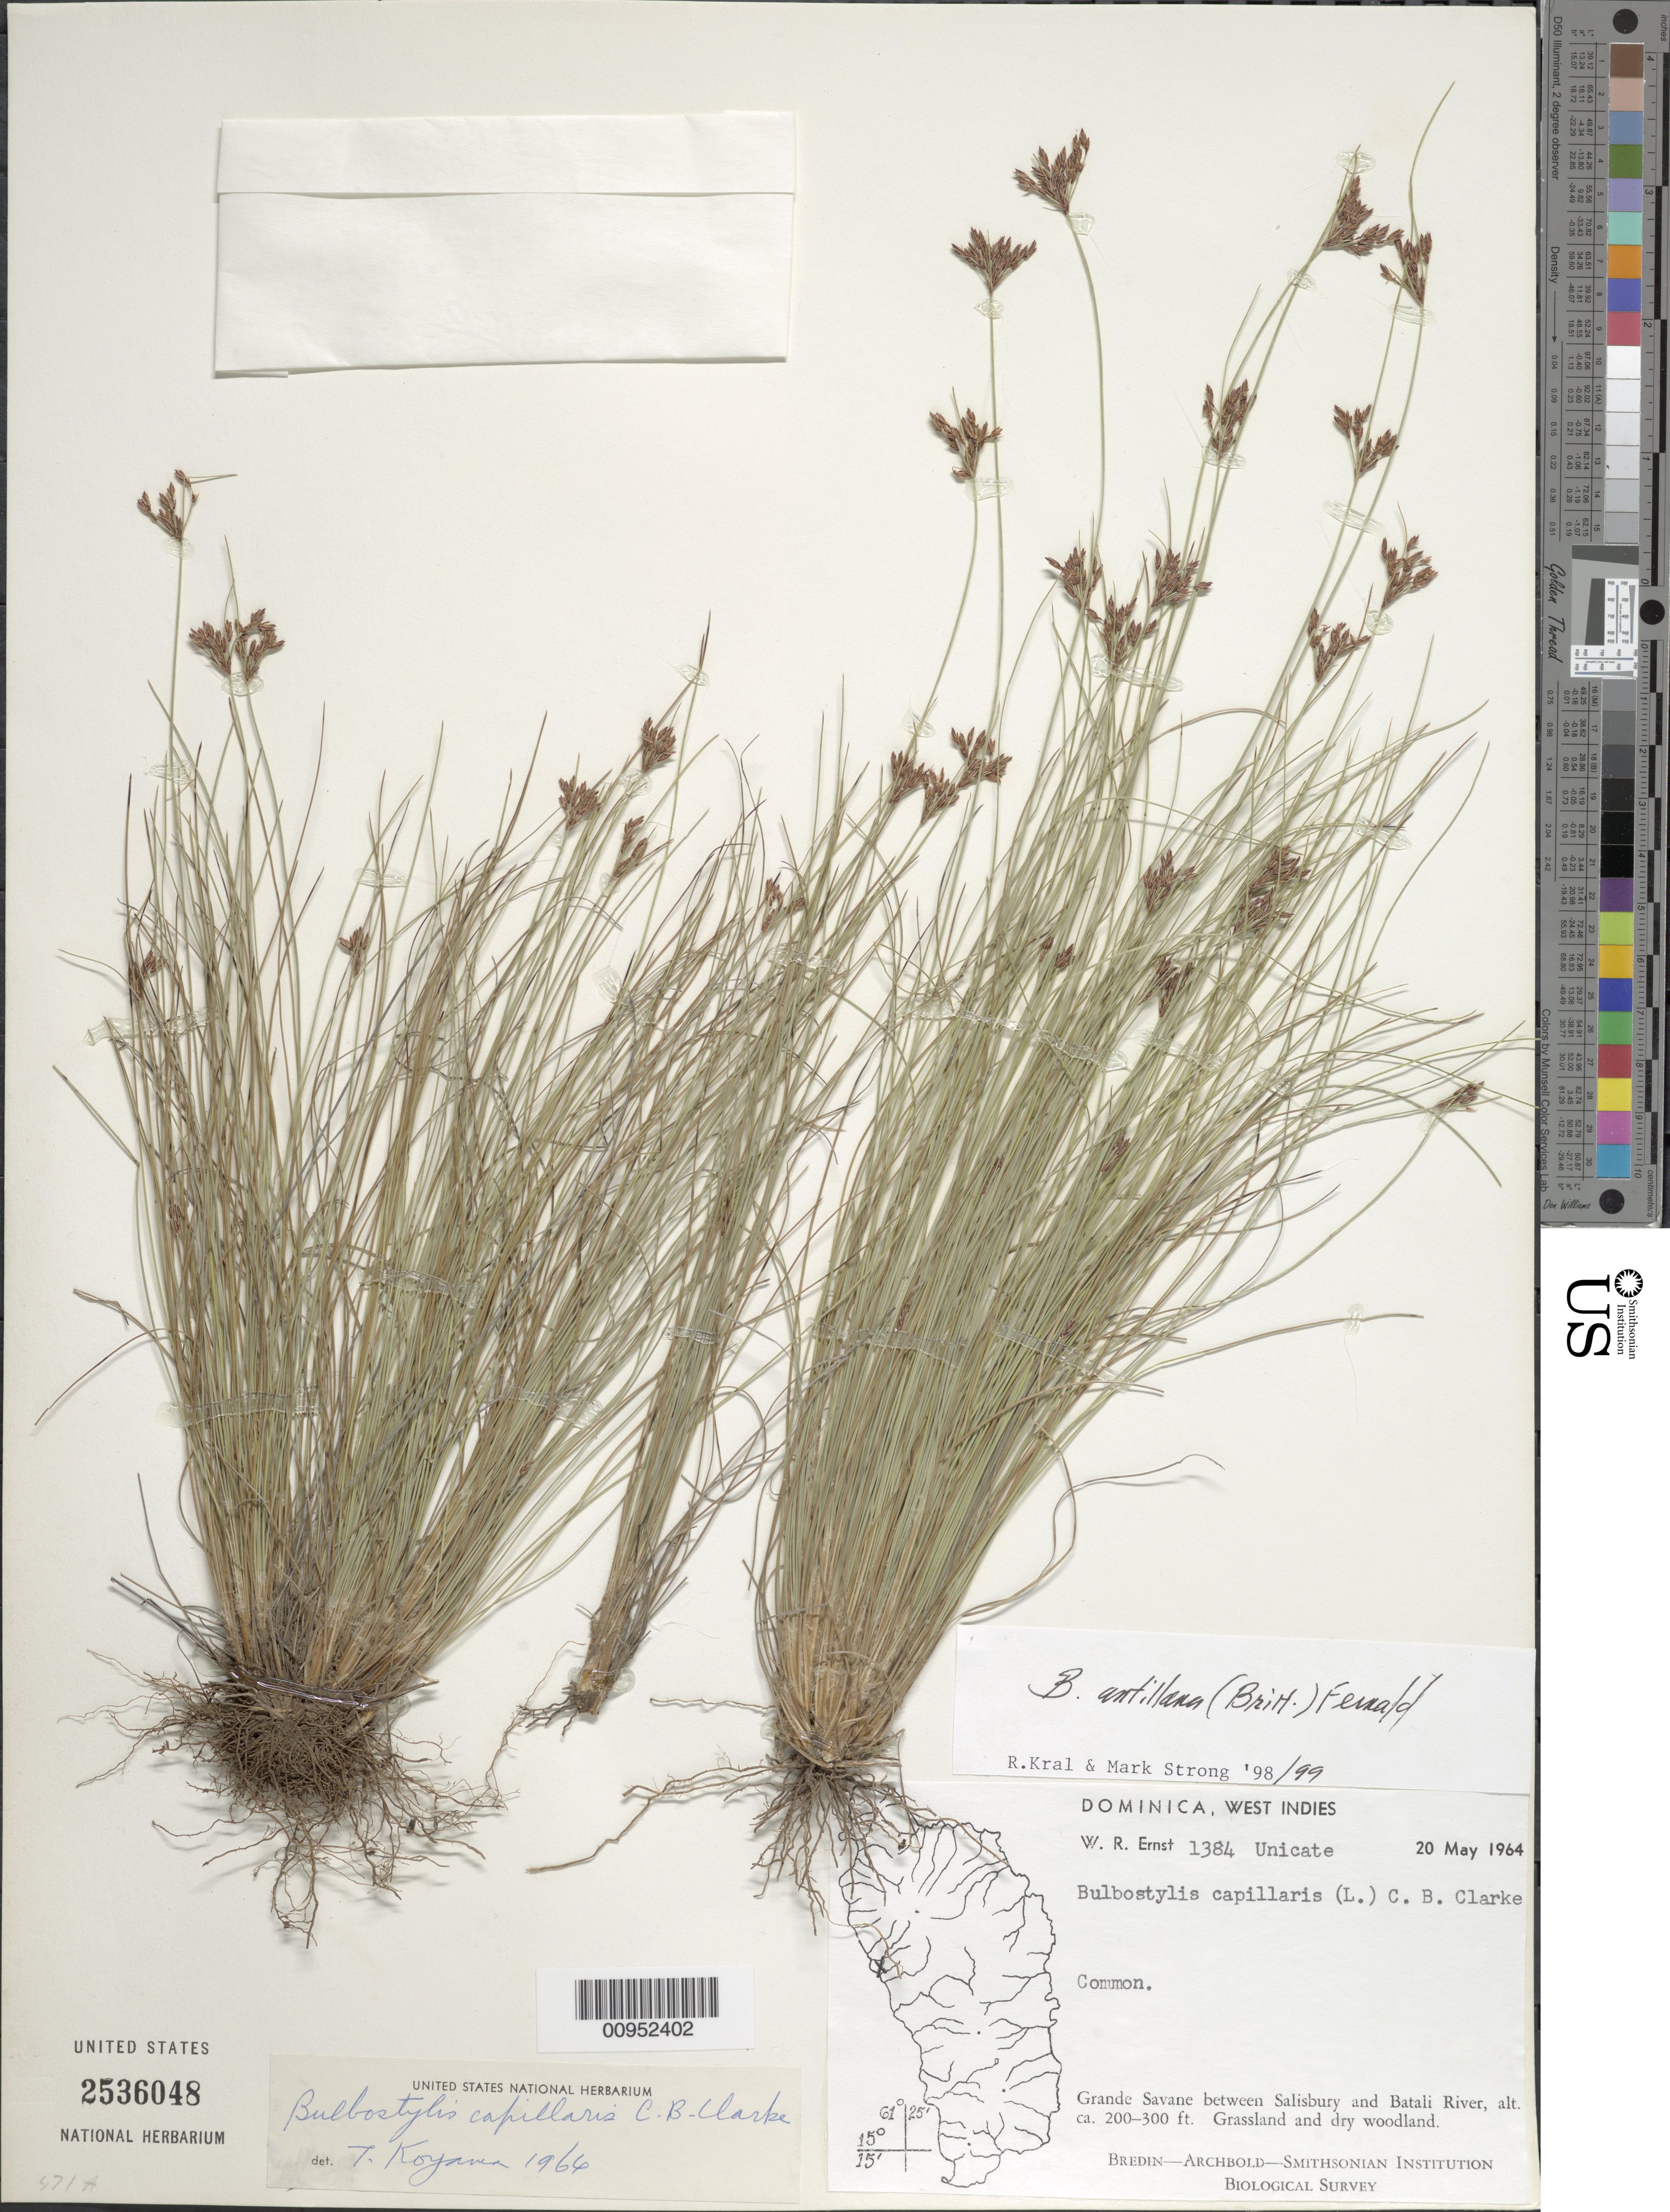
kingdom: Plantae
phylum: Tracheophyta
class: Liliopsida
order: Poales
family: Cyperaceae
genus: Bulbostylis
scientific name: Bulbostylis antillana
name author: (Britton) Fernald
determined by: Strong, M. T., (US), Smithsonian Institution - National Museum of Natural History (UNITED STATES)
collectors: W. R. Ernst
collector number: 1384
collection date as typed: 20 May 1964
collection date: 1964-05-20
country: Dominica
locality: Grande Savane between Salisbury and Batali River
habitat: Grassland and dry woodland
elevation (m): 61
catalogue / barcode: US 2536048